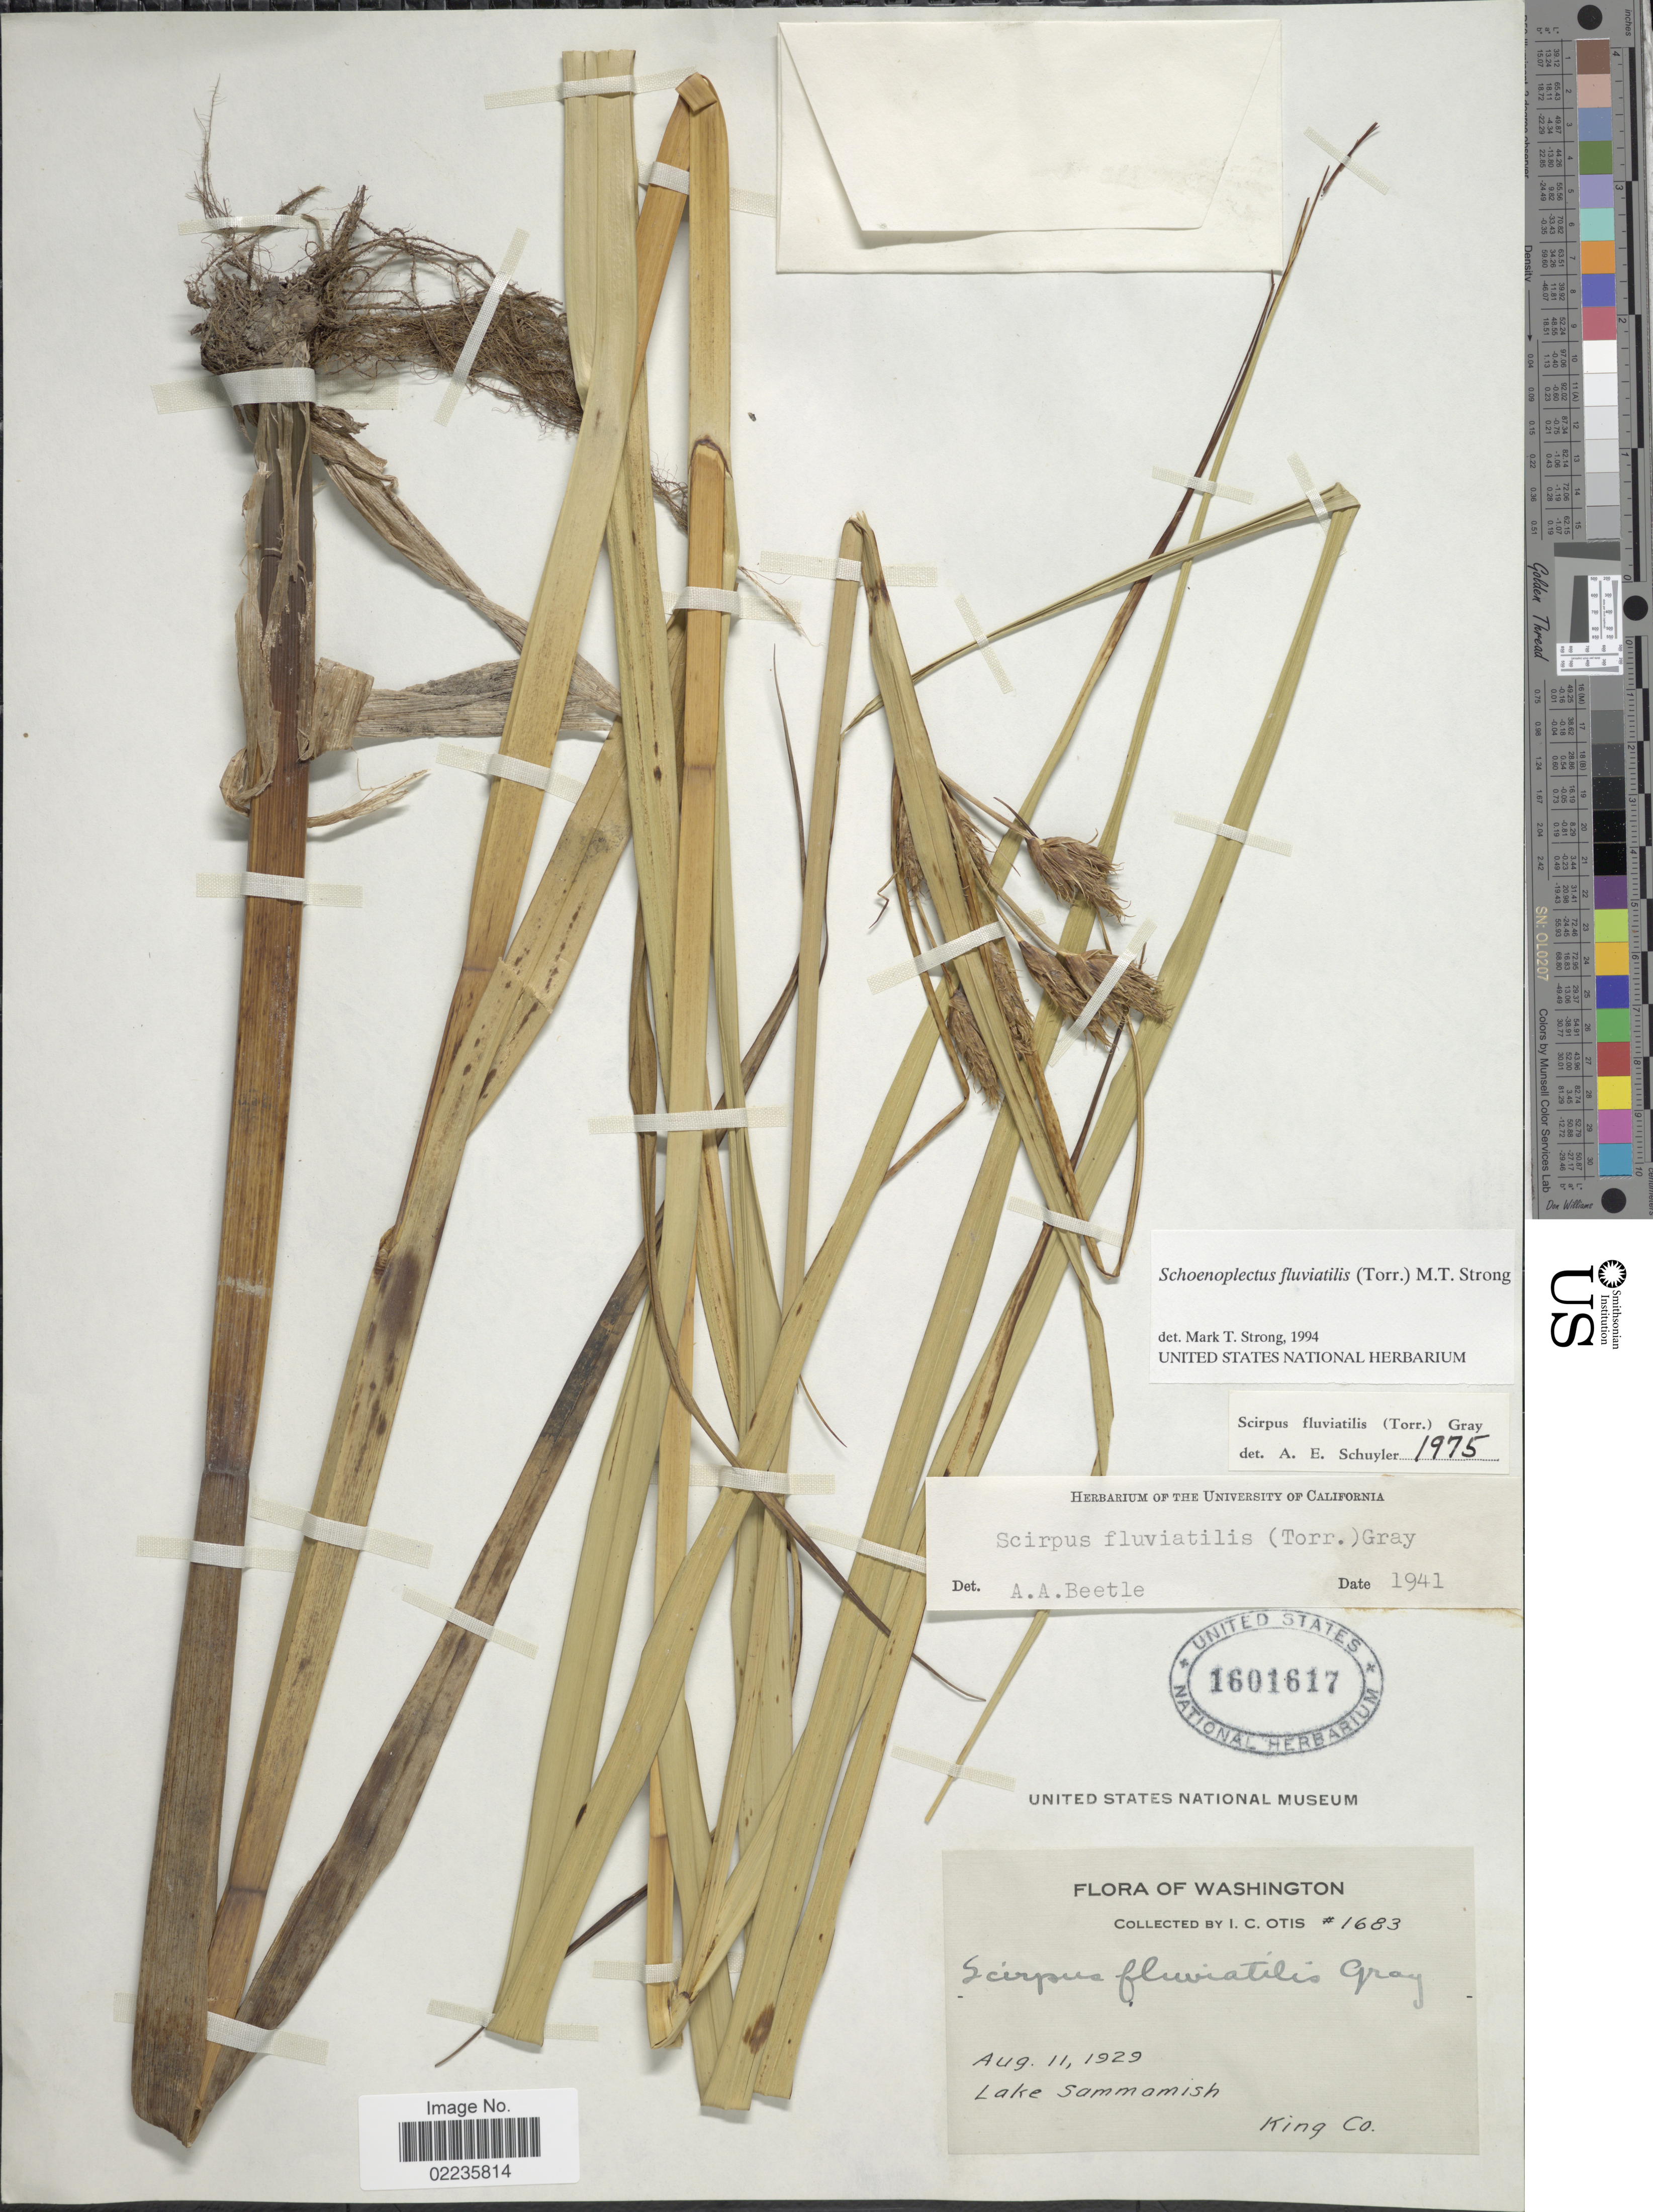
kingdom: Plantae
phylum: Tracheophyta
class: Liliopsida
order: Poales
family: Cyperaceae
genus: Bolboschoenus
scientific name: Bolboschoenus fluviatilis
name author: (Torr.) Soják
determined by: Strong, M. T., (US), Smithsonian Institution - National Museum of Natural History (UNITED STATES)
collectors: I. C. Otis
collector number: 1683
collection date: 1929-08-11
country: United States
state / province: Washington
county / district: King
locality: Lake Sammamish King Co.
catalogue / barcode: US 1601617